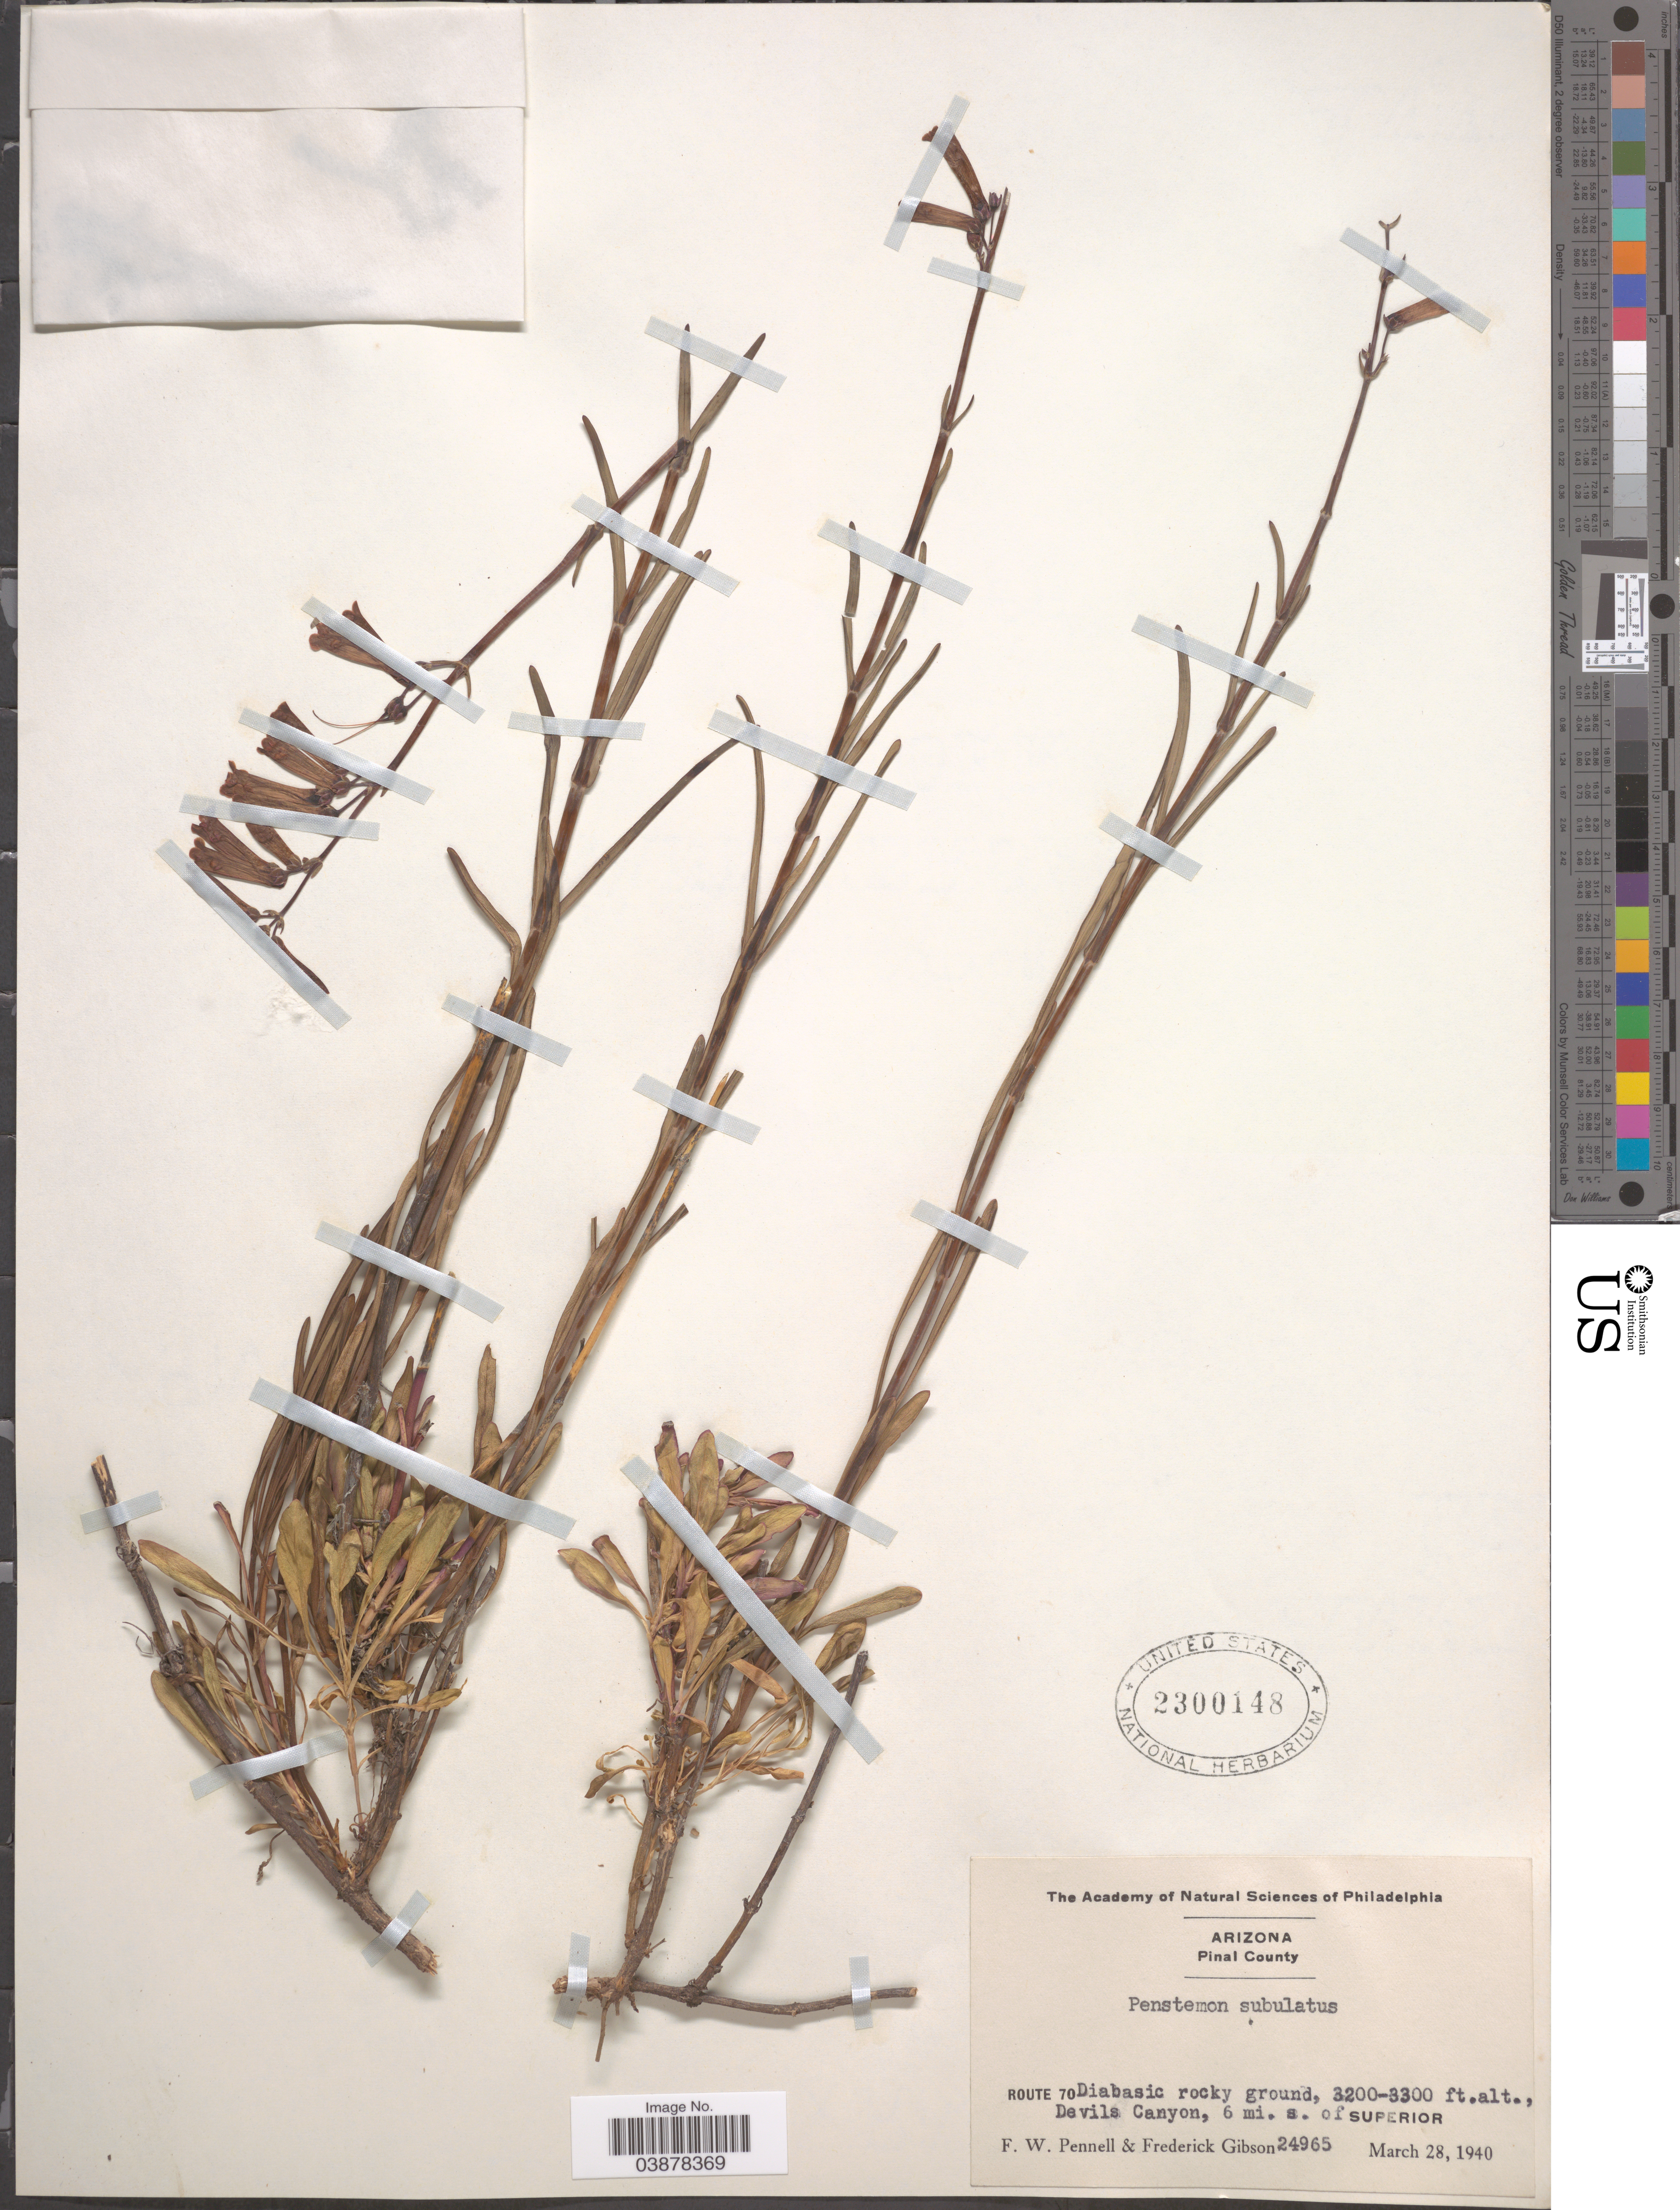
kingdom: Plantae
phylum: Tracheophyta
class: Magnoliopsida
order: Lamiales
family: Plantaginaceae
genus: Penstemon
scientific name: Penstemon subulatus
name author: M.E. Jones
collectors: F. W. Pennell & F. Gibson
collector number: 24965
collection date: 1940-03-28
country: United States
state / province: Arizona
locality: Pinal County. Route 70. Diabasic rocky ground, Devils Canyon, 6 mi. s. of Superior.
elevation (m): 975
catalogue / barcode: US 2300148